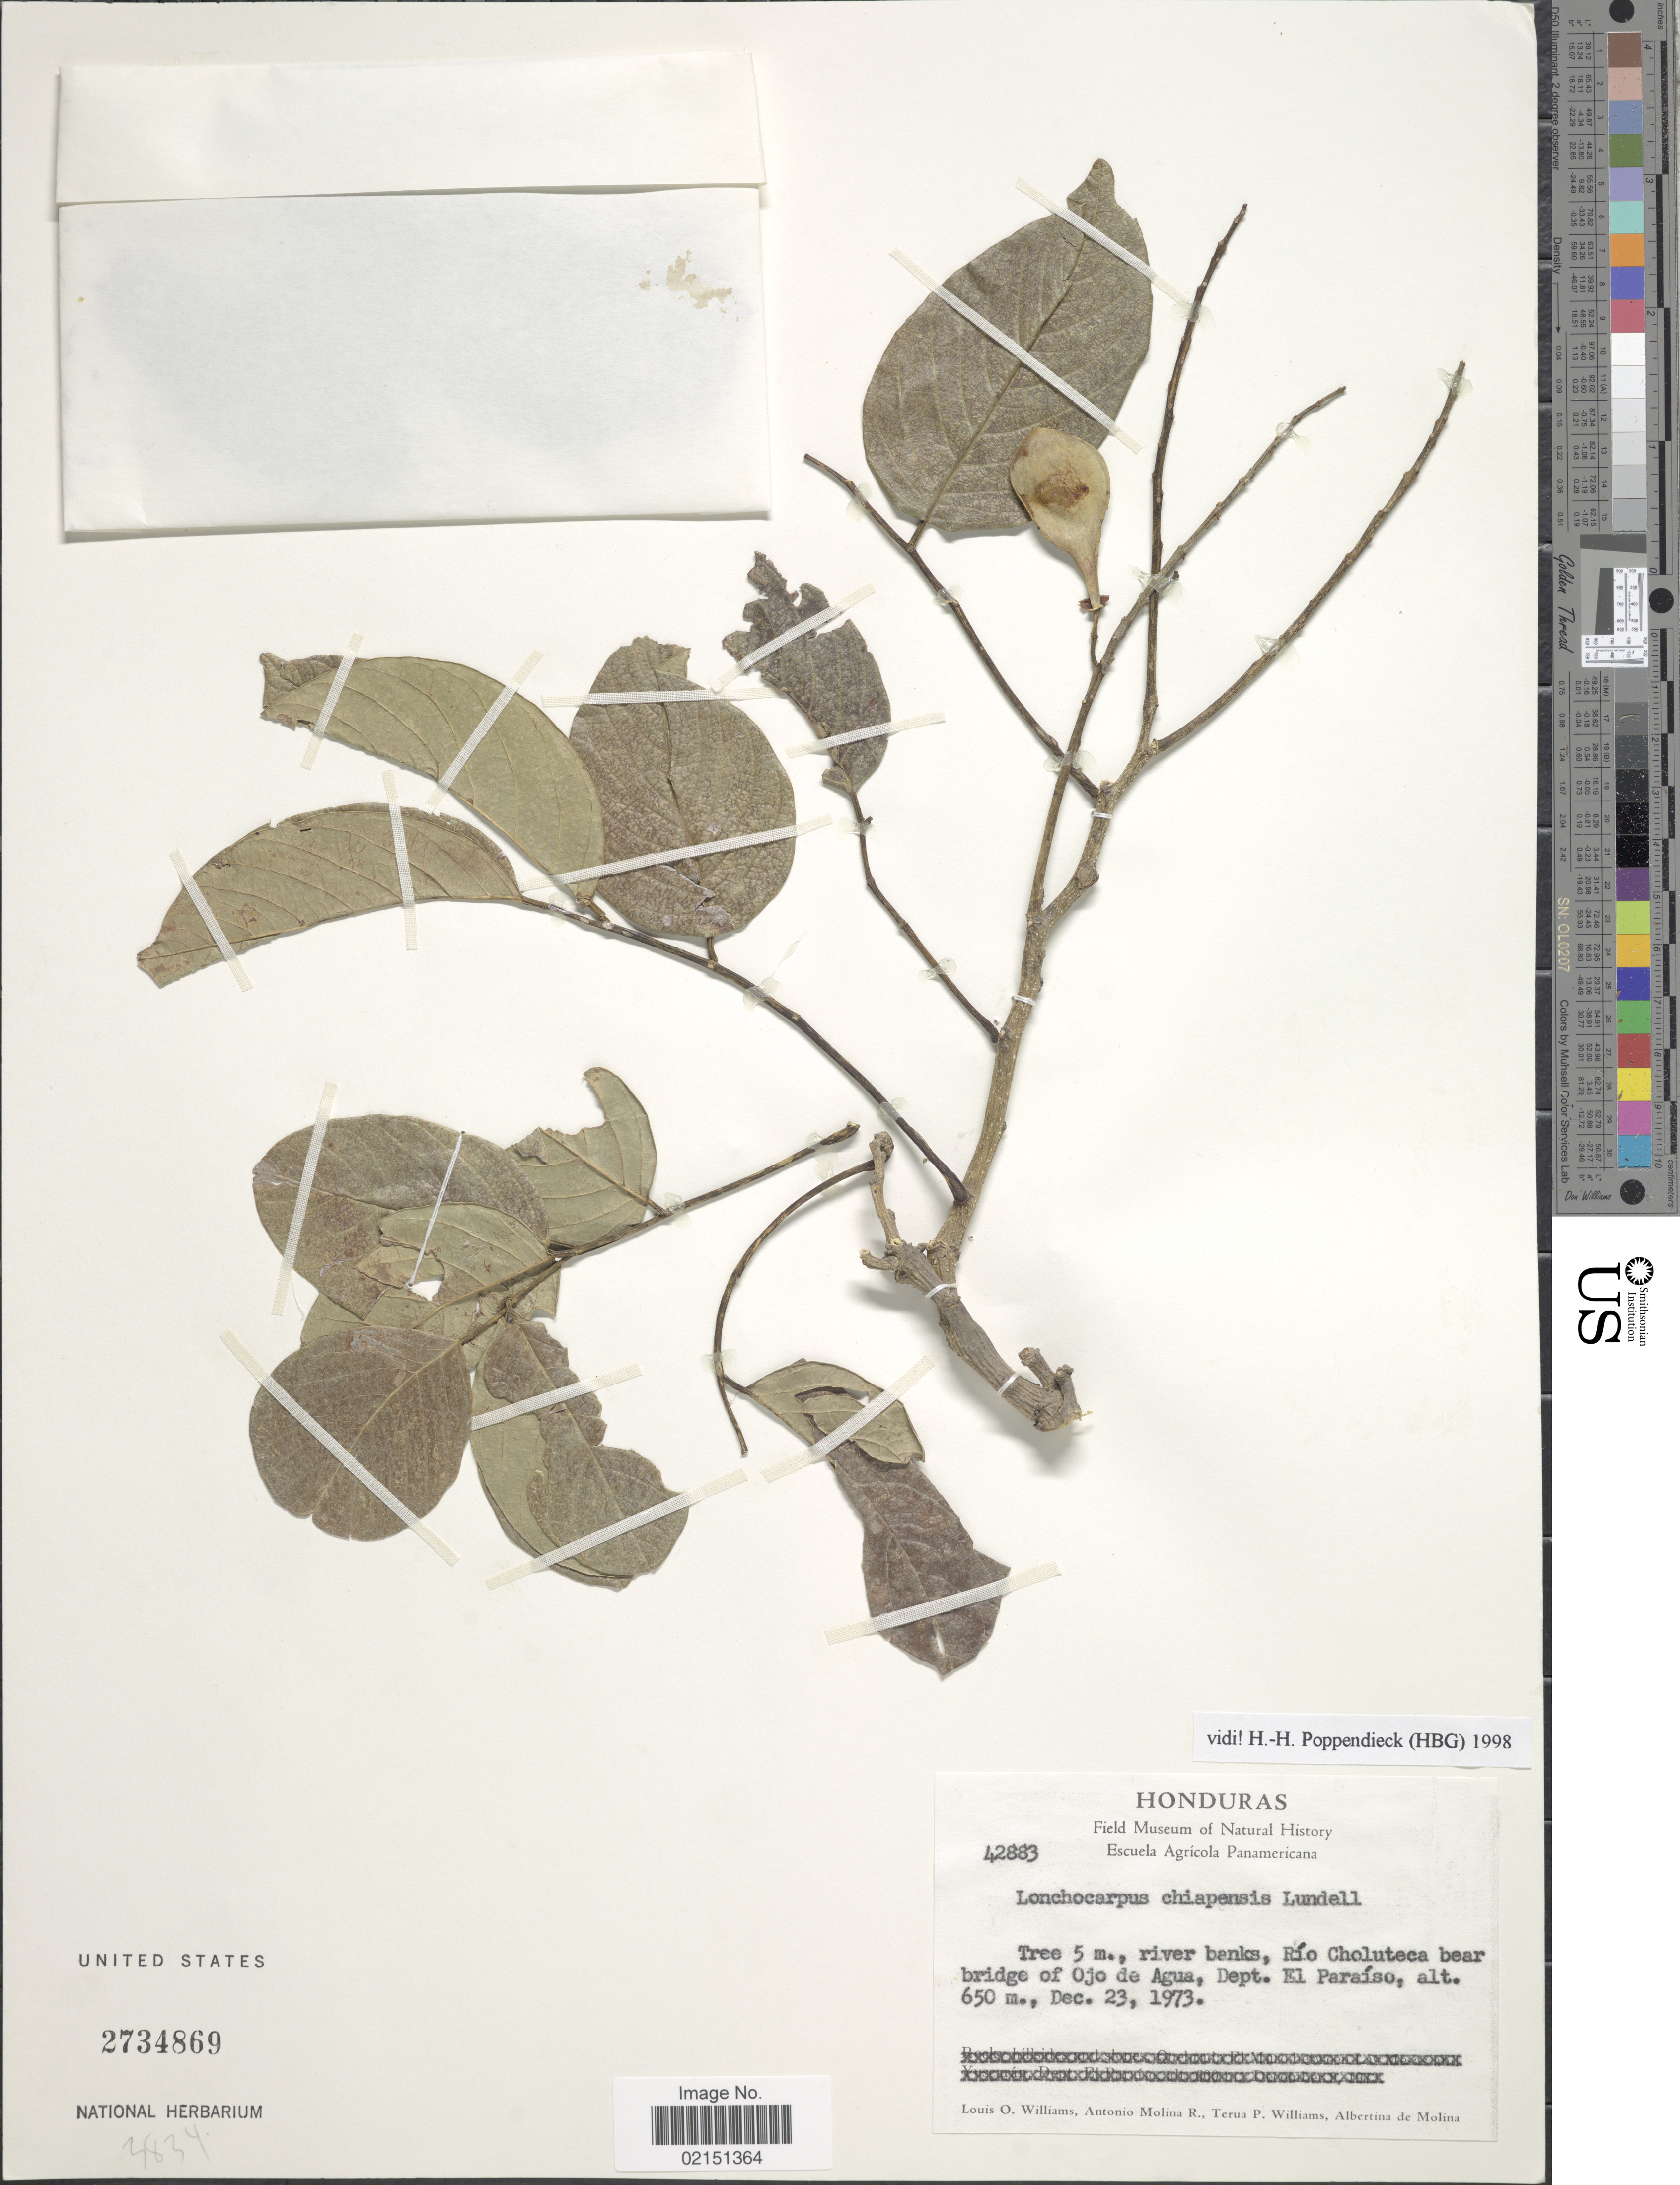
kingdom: Plantae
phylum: Tracheophyta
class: Magnoliopsida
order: Fabales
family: Fabaceae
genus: Lonchocarpus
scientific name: Lonchocarpus chiapensis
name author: Lundell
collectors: L. O. Williams, A. Molina R., T. P. Williams & A. R. Molina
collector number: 42883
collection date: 1973-12-23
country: Honduras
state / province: El Paraíso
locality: Rio Choluteca near bridge of Ojo de Agua, Dept. El Paraiso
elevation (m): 650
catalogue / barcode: US 2734869